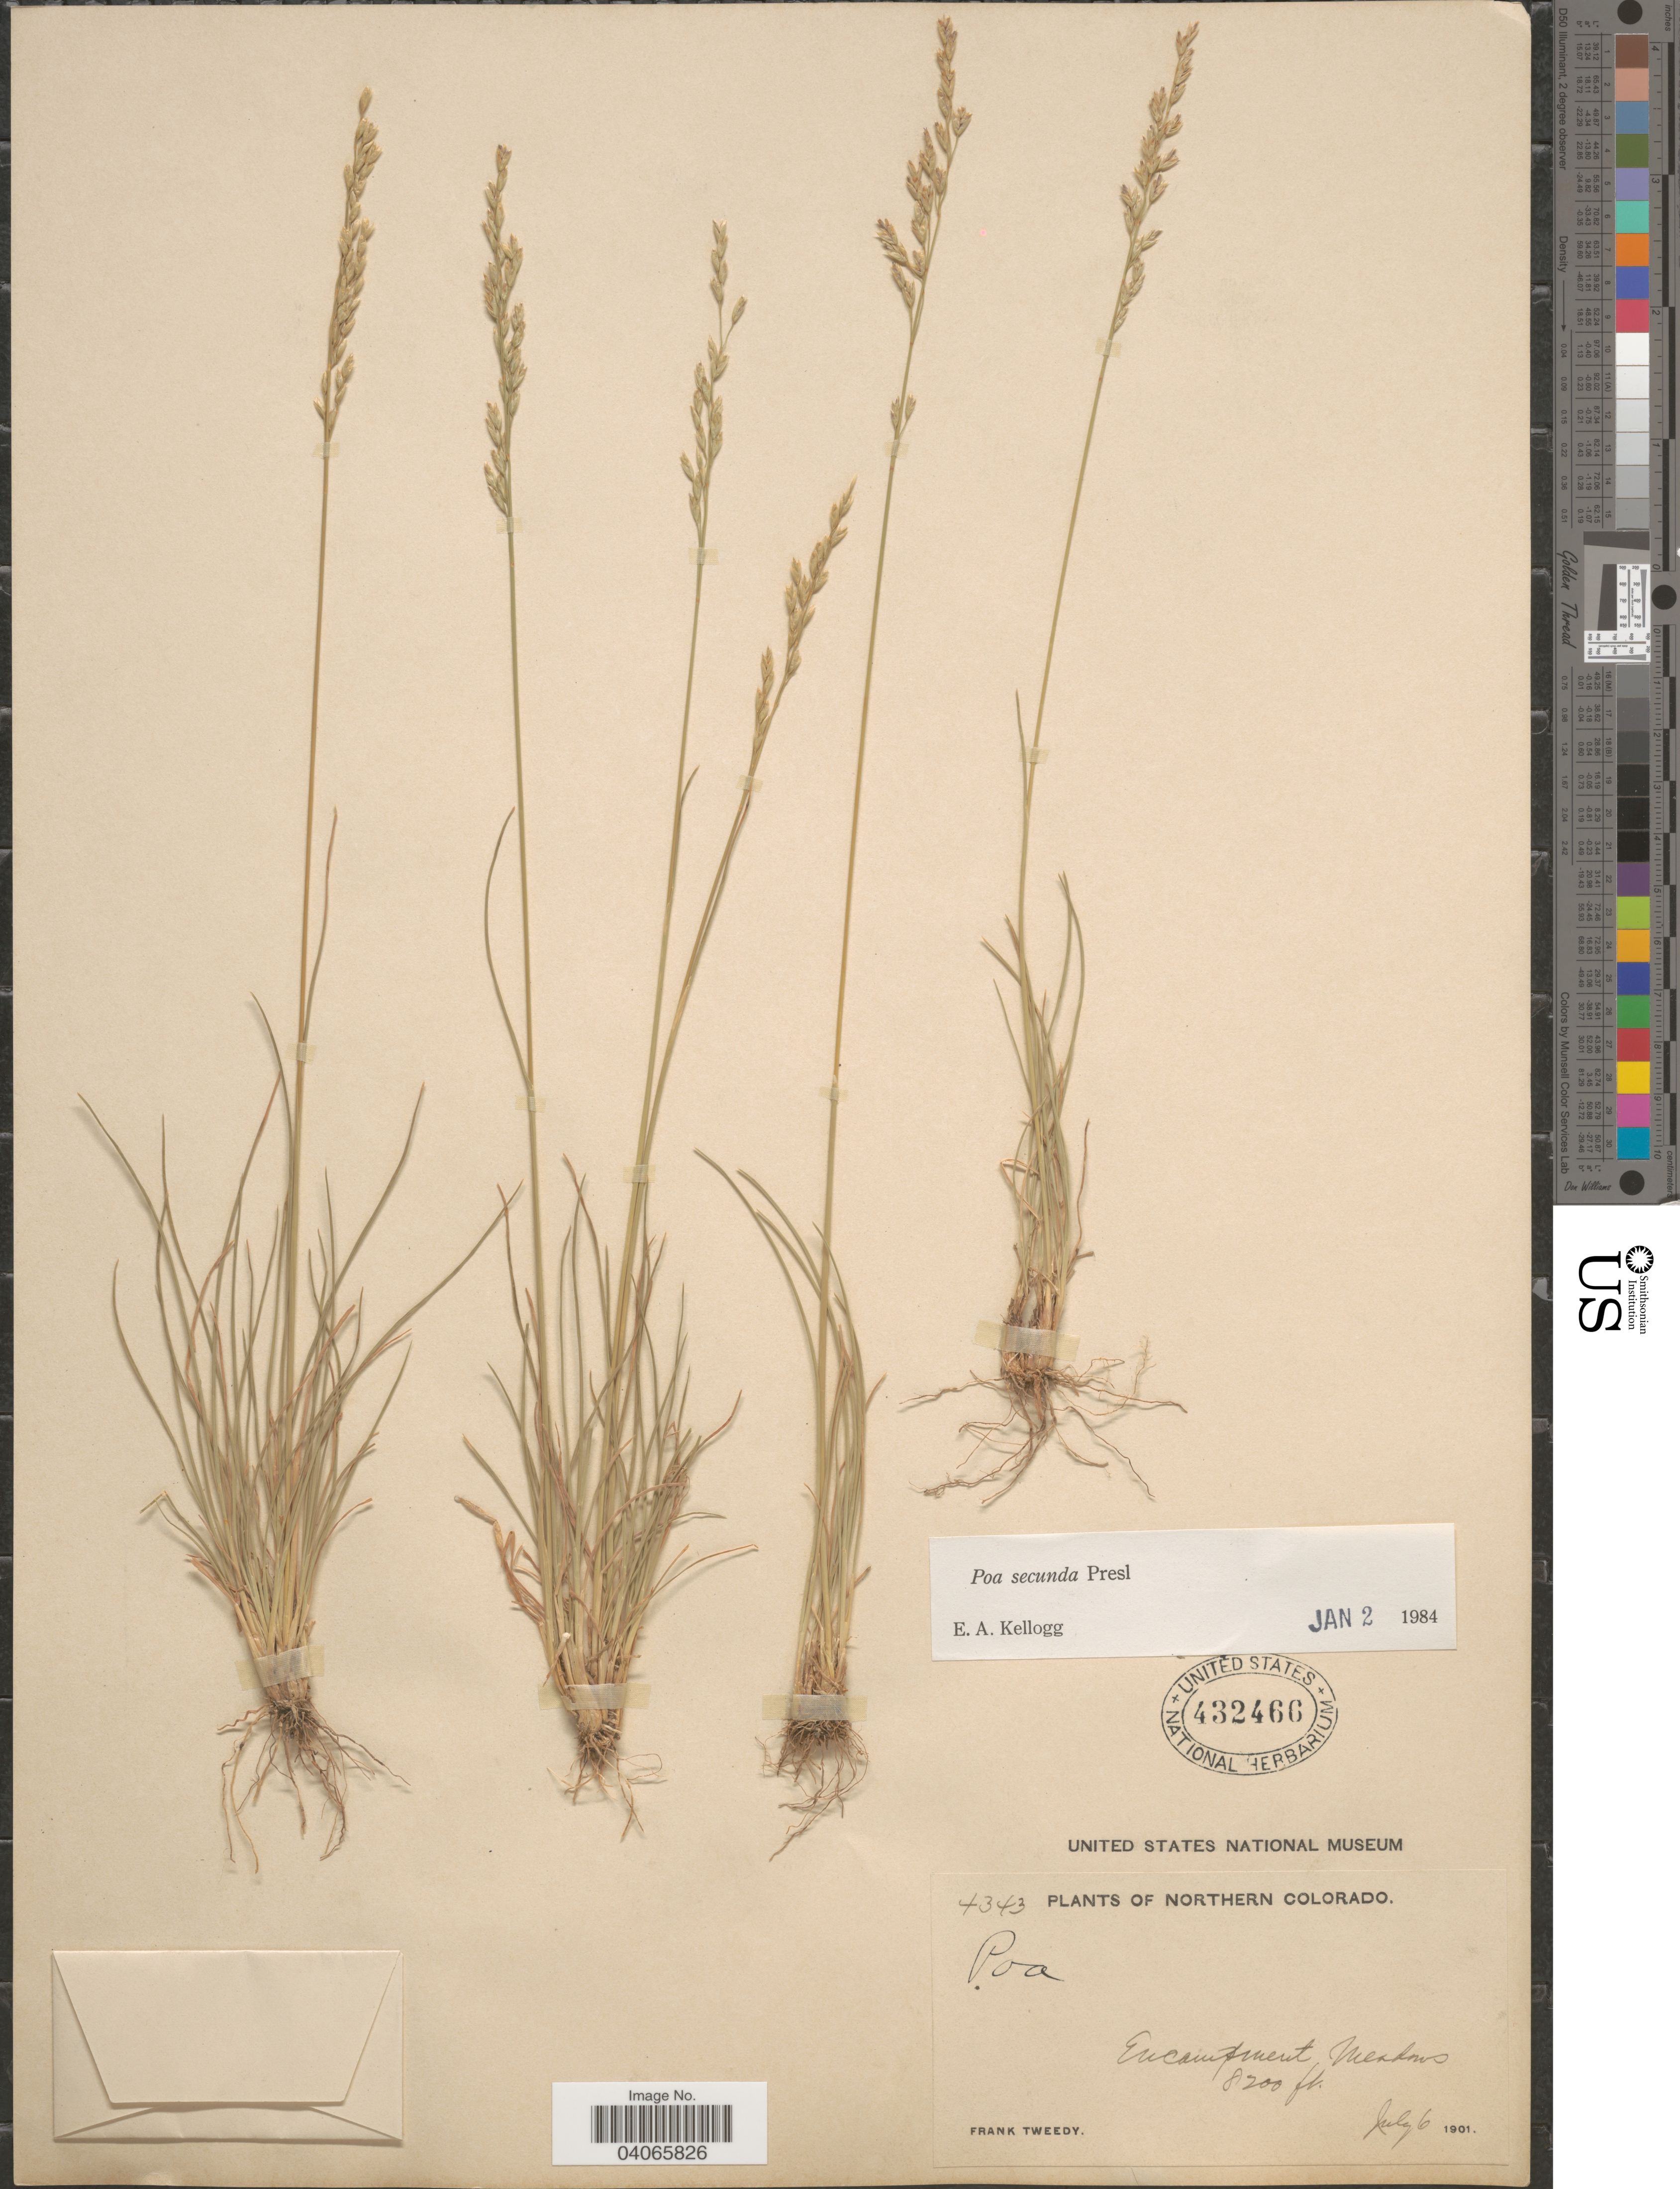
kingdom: Plantae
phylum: Tracheophyta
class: Liliopsida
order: Poales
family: Poaceae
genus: Poa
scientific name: Poa secunda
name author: J. Presl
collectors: F. Tweedy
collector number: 4343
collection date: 1901-07-06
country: United States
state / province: Colorado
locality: Northern Colorado. Encapment Meadows.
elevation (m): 2499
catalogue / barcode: US 432466